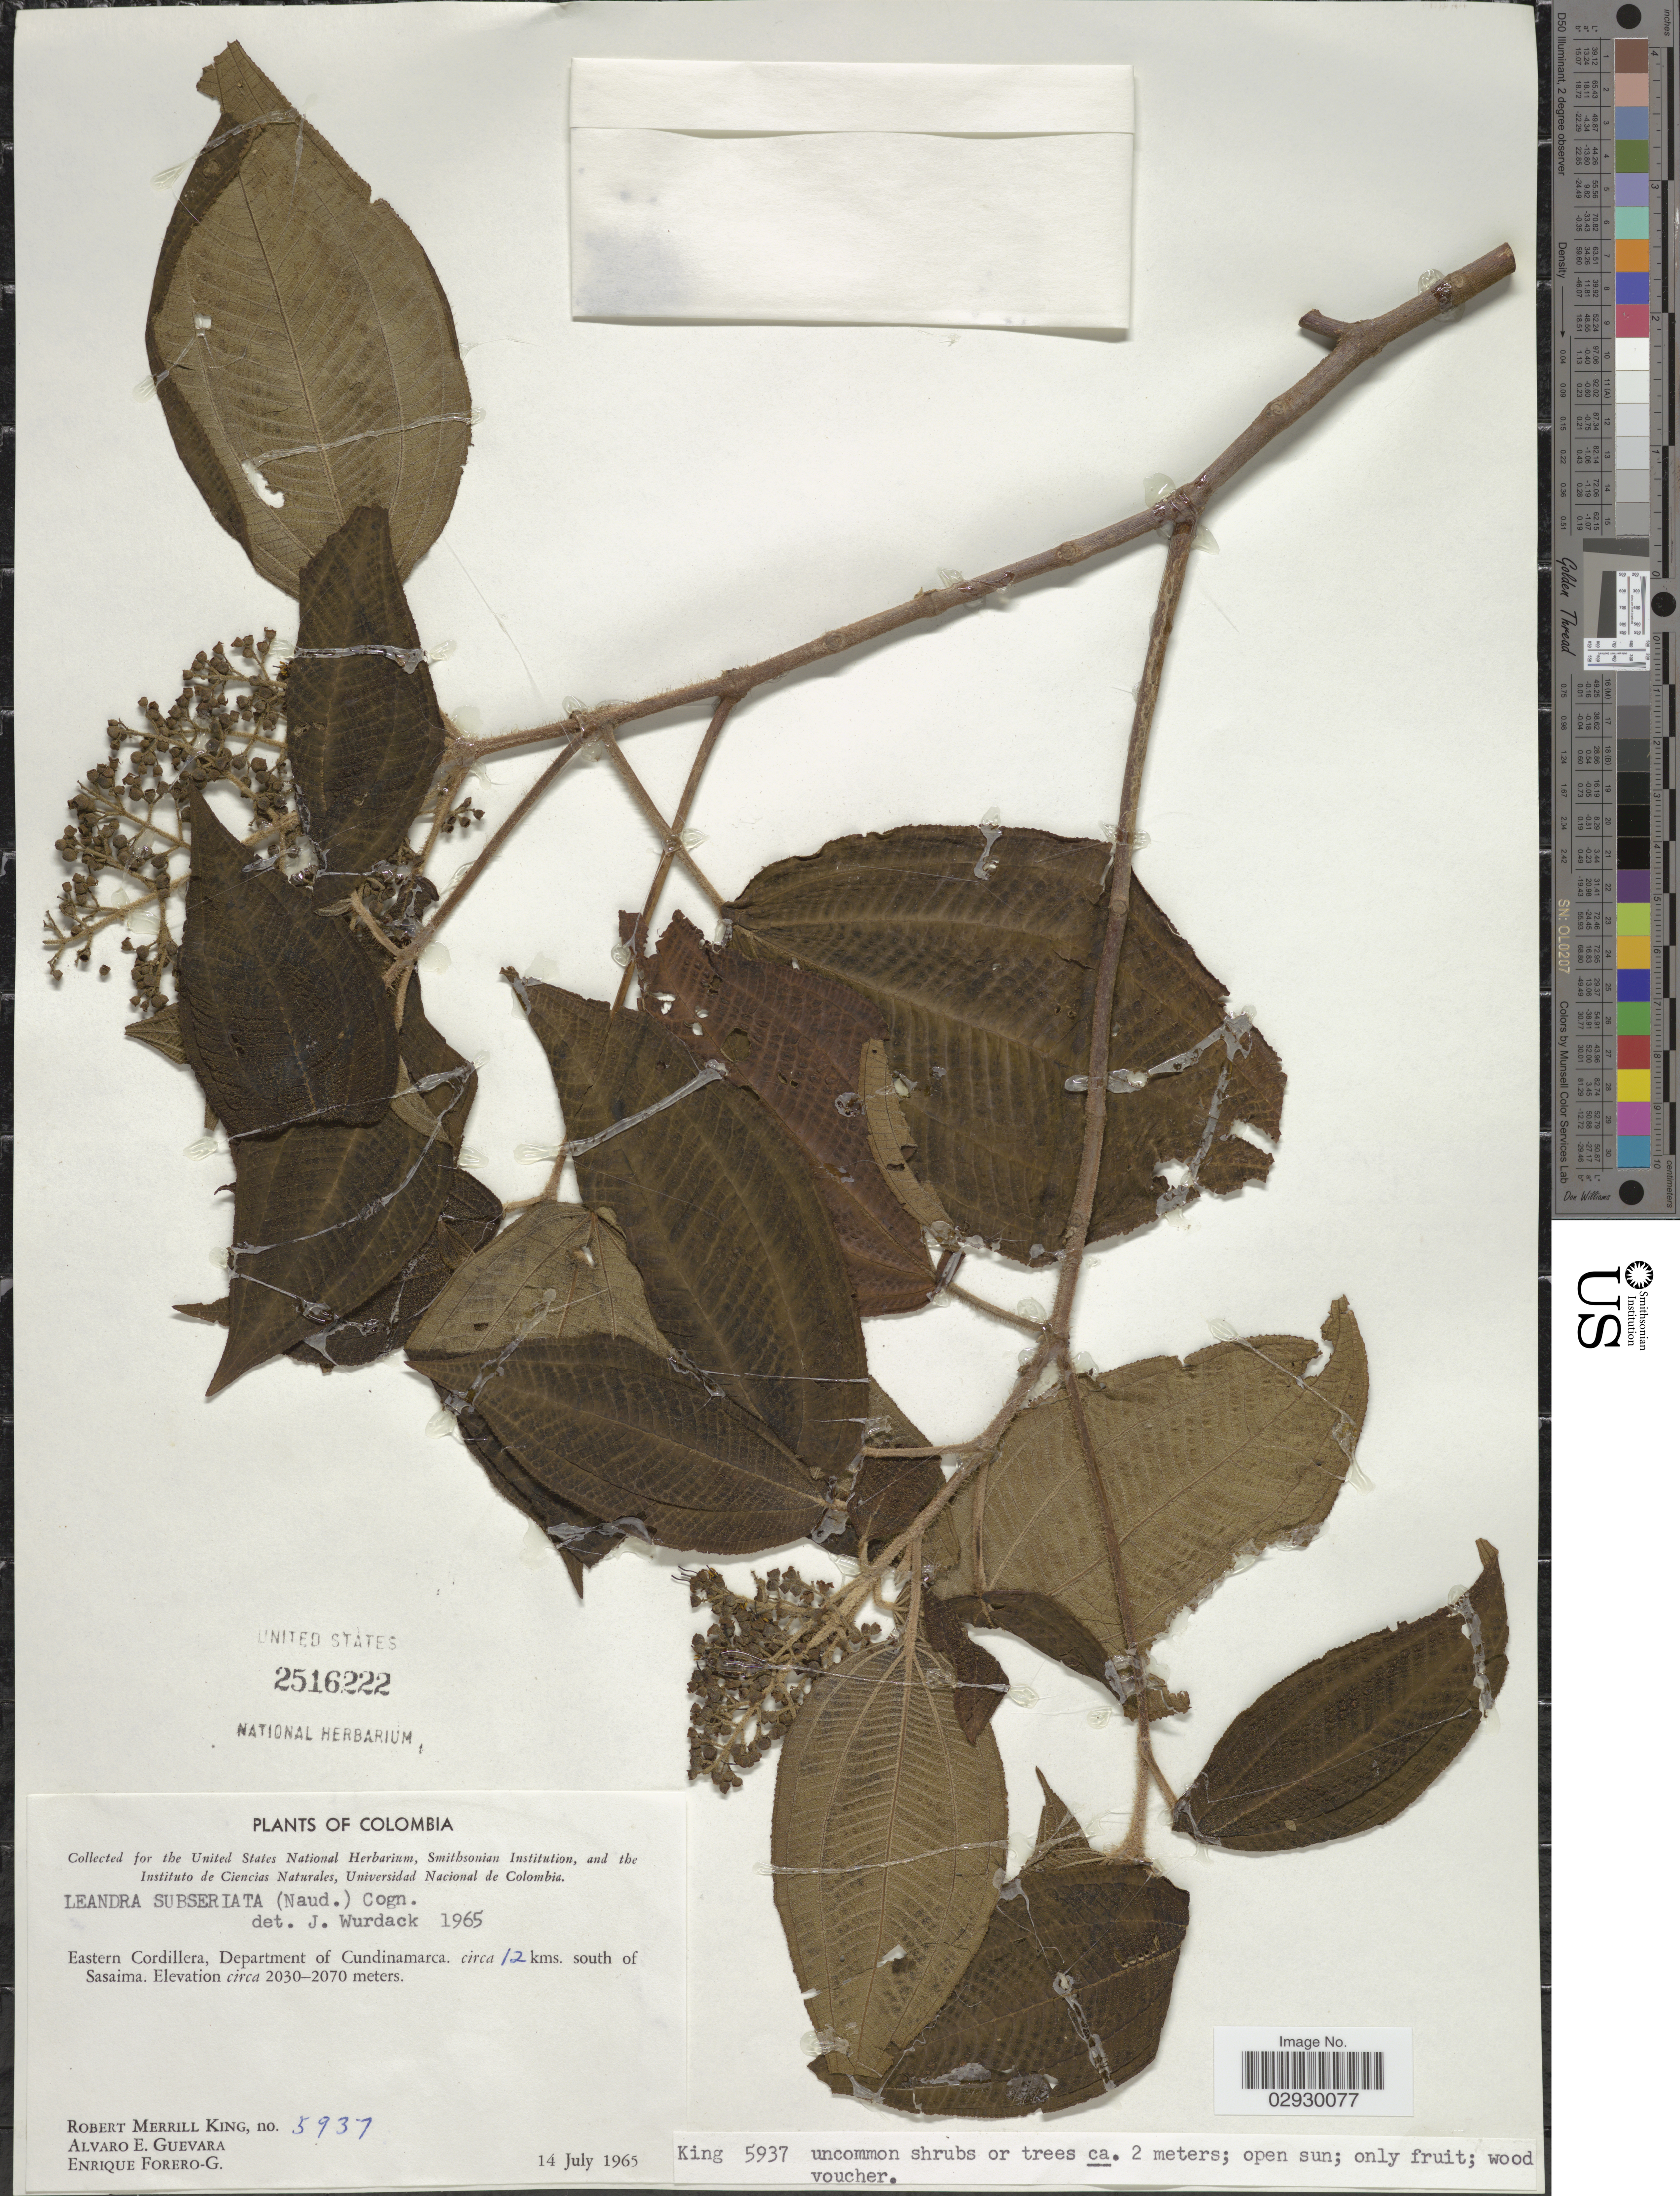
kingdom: Plantae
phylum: Tracheophyta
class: Magnoliopsida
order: Myrtales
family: Melastomataceae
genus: Leandra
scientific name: Leandra subseriata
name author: (Naudin) Cogn.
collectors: R. M. King, A. E. Guevara & E. Forero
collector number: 5937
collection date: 1965-07-14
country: Colombia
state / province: Cundinamarca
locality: Eastern Cordillera, Department of Cundinamarca, circa 12 kms. south of Sasaima.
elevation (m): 2030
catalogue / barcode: US 2516222